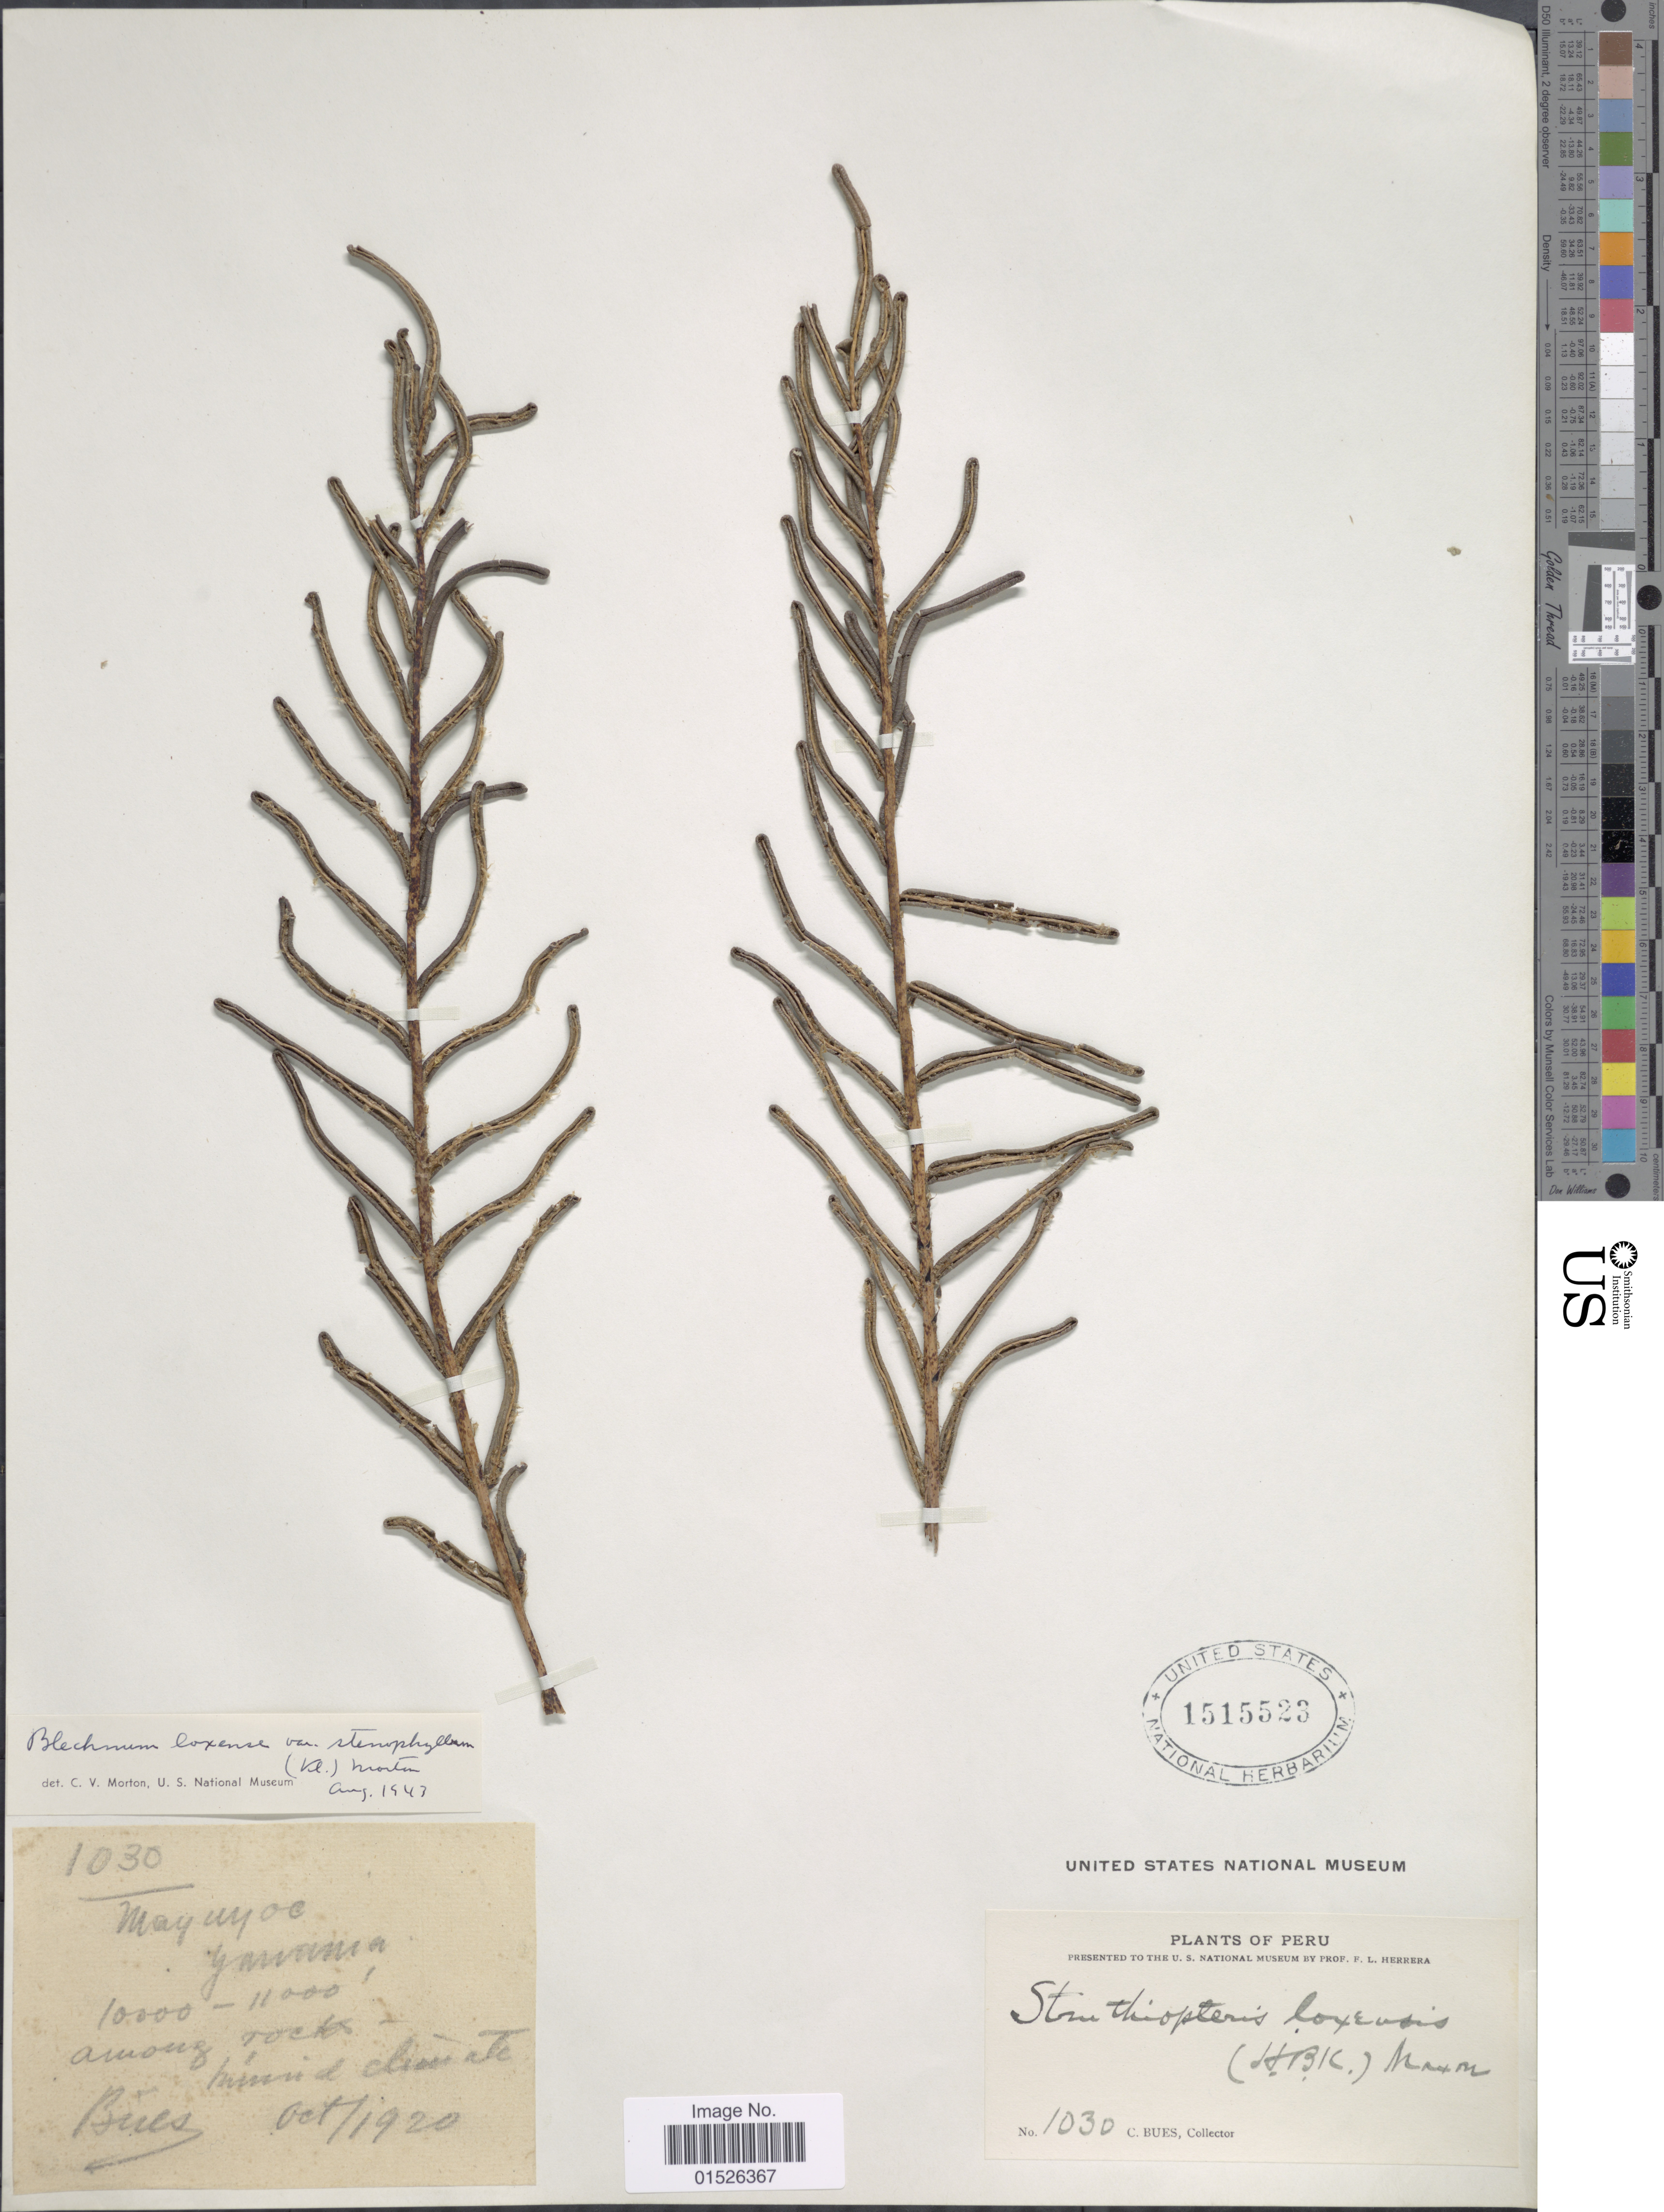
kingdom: Plantae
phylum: Tracheophyta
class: Polypodiopsida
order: Polypodiales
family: Blechnaceae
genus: Blechnum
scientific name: Blechnum loxense var. stenophyllum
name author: (Klotzsch) Lellinger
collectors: C. Bues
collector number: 1030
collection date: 1920-10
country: Peru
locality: Mayuyoc Yanama. among rocks, humid climate.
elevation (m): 3048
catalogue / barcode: US 1515523